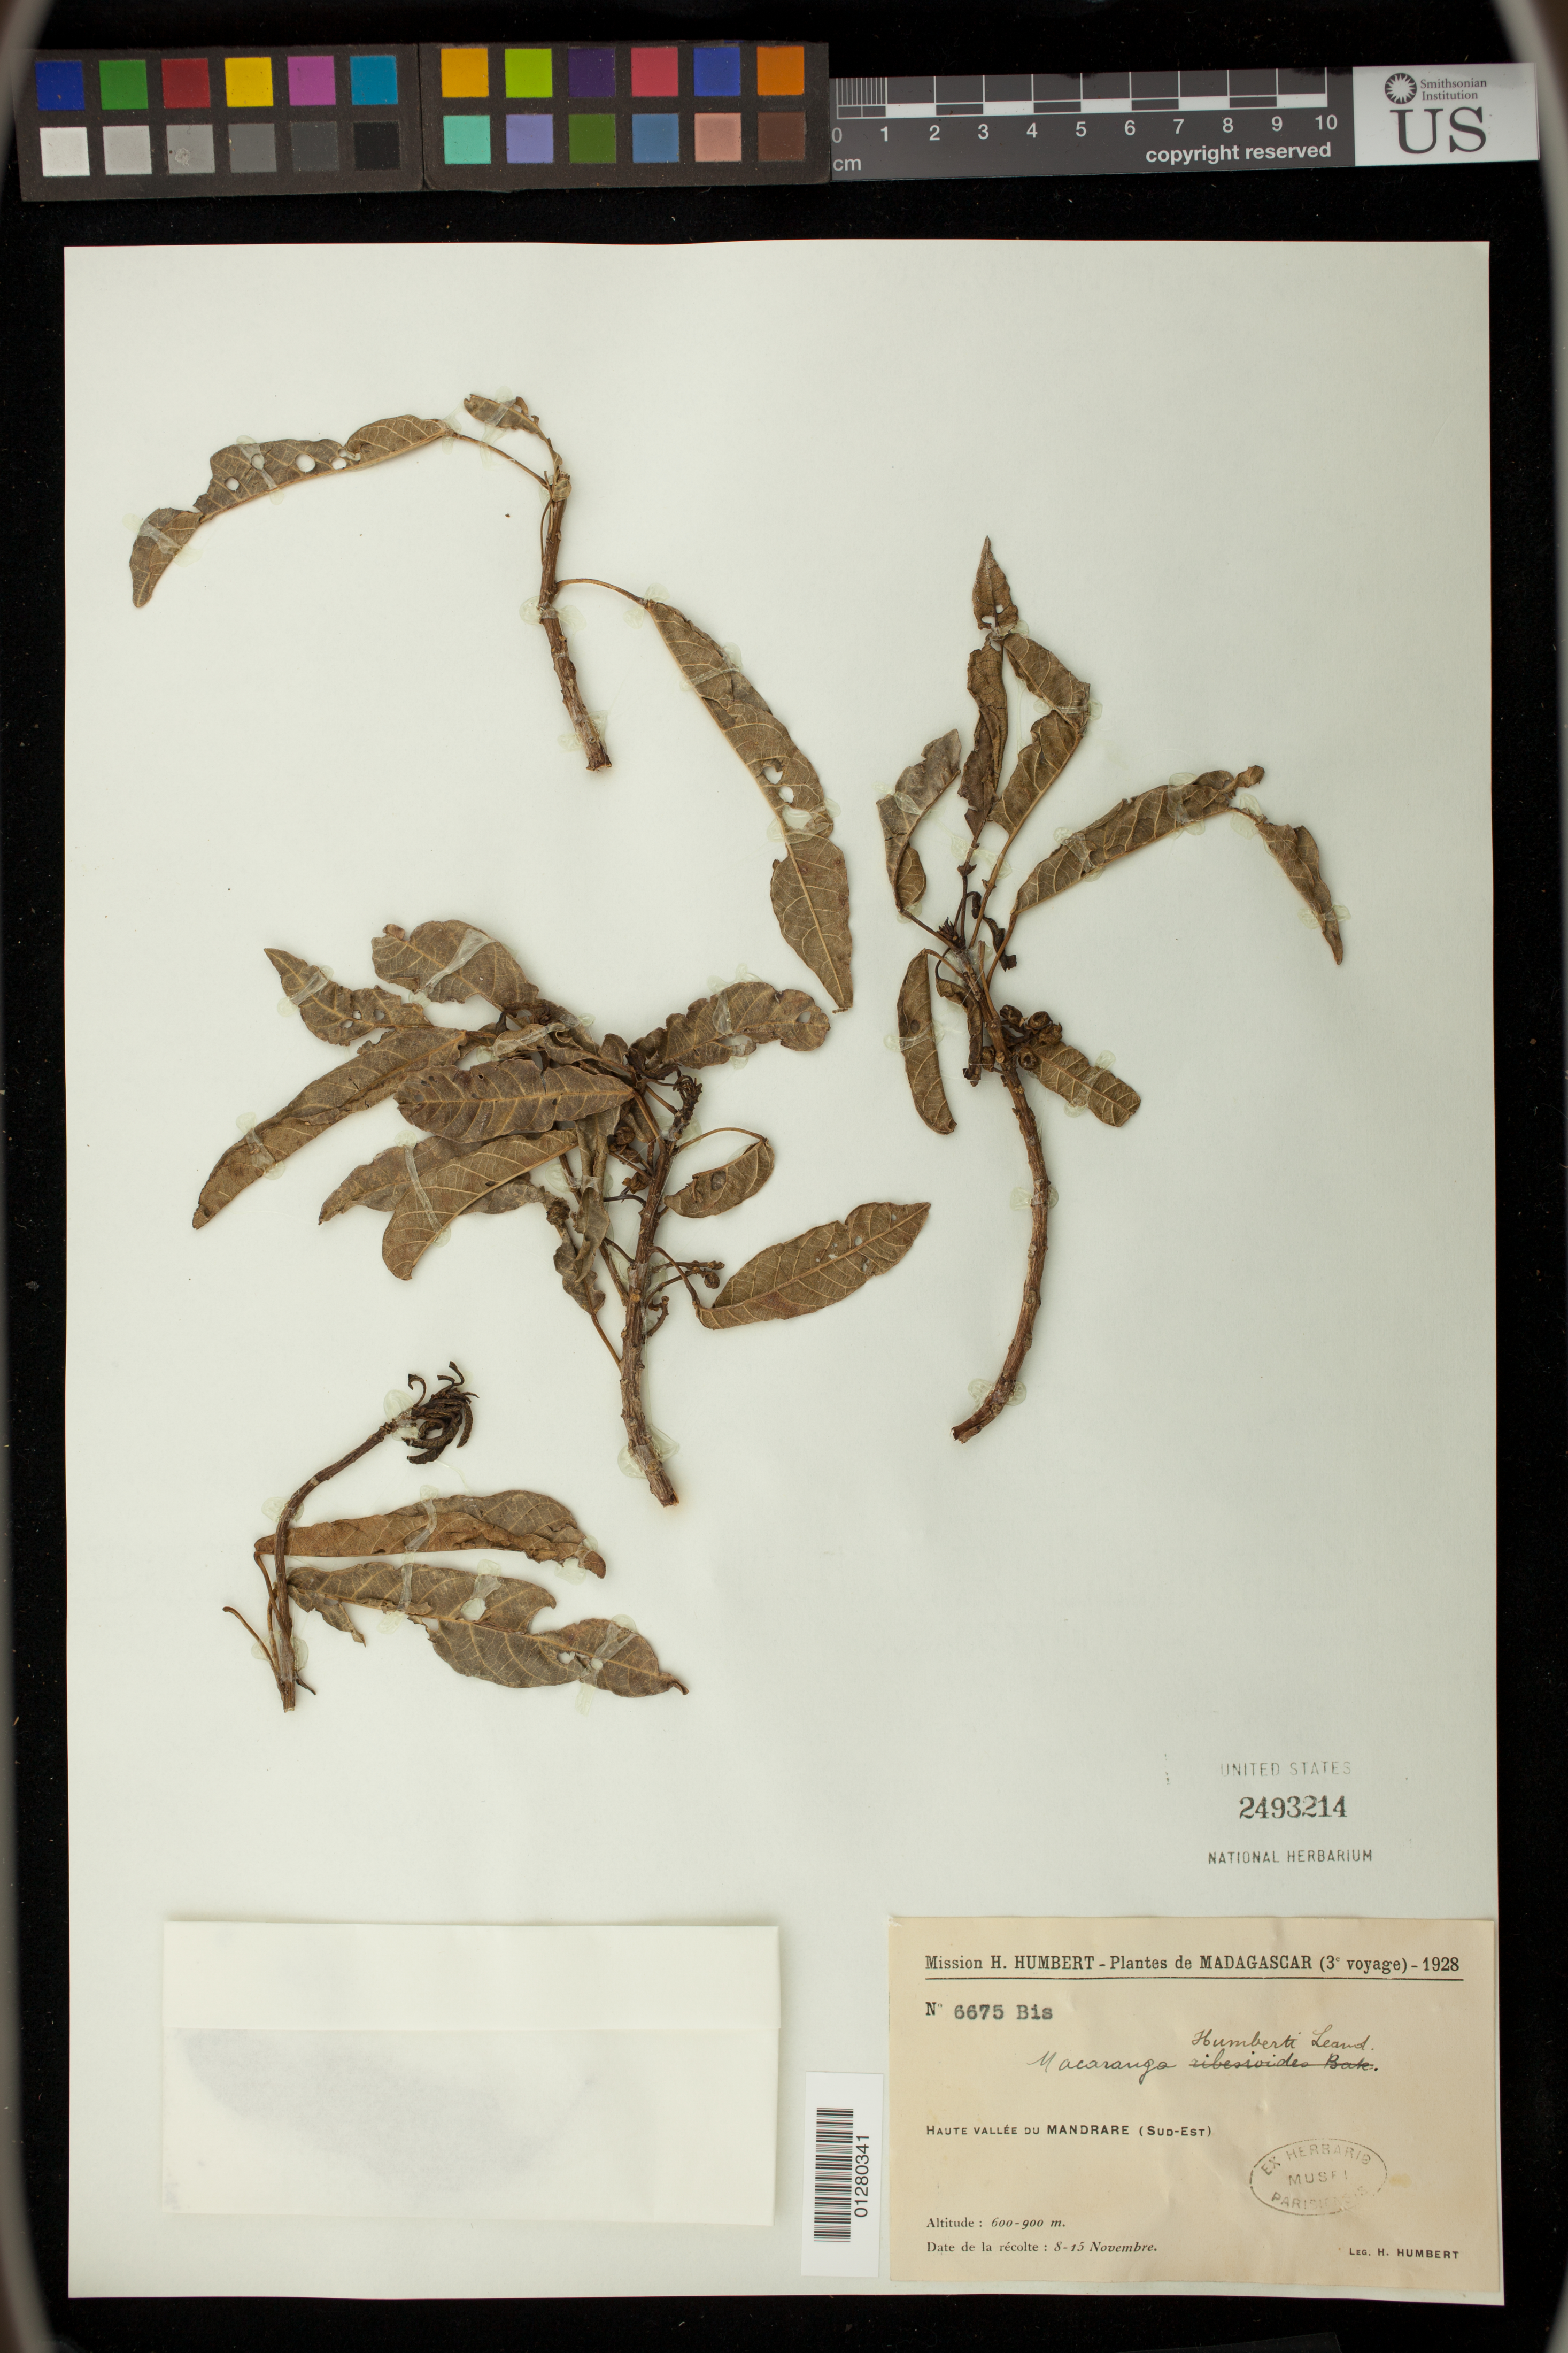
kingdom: Plantae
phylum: Tracheophyta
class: Magnoliopsida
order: Malpighiales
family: Euphorbiaceae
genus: Macaranga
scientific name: Macaranga humbertii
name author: Leandri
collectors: H. Humbert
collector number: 6675 Bis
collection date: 1928-11-08/1928-11-15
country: Madagascar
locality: Haute vallée du Mandrare (Sud-est).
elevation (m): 600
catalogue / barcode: US 2493214